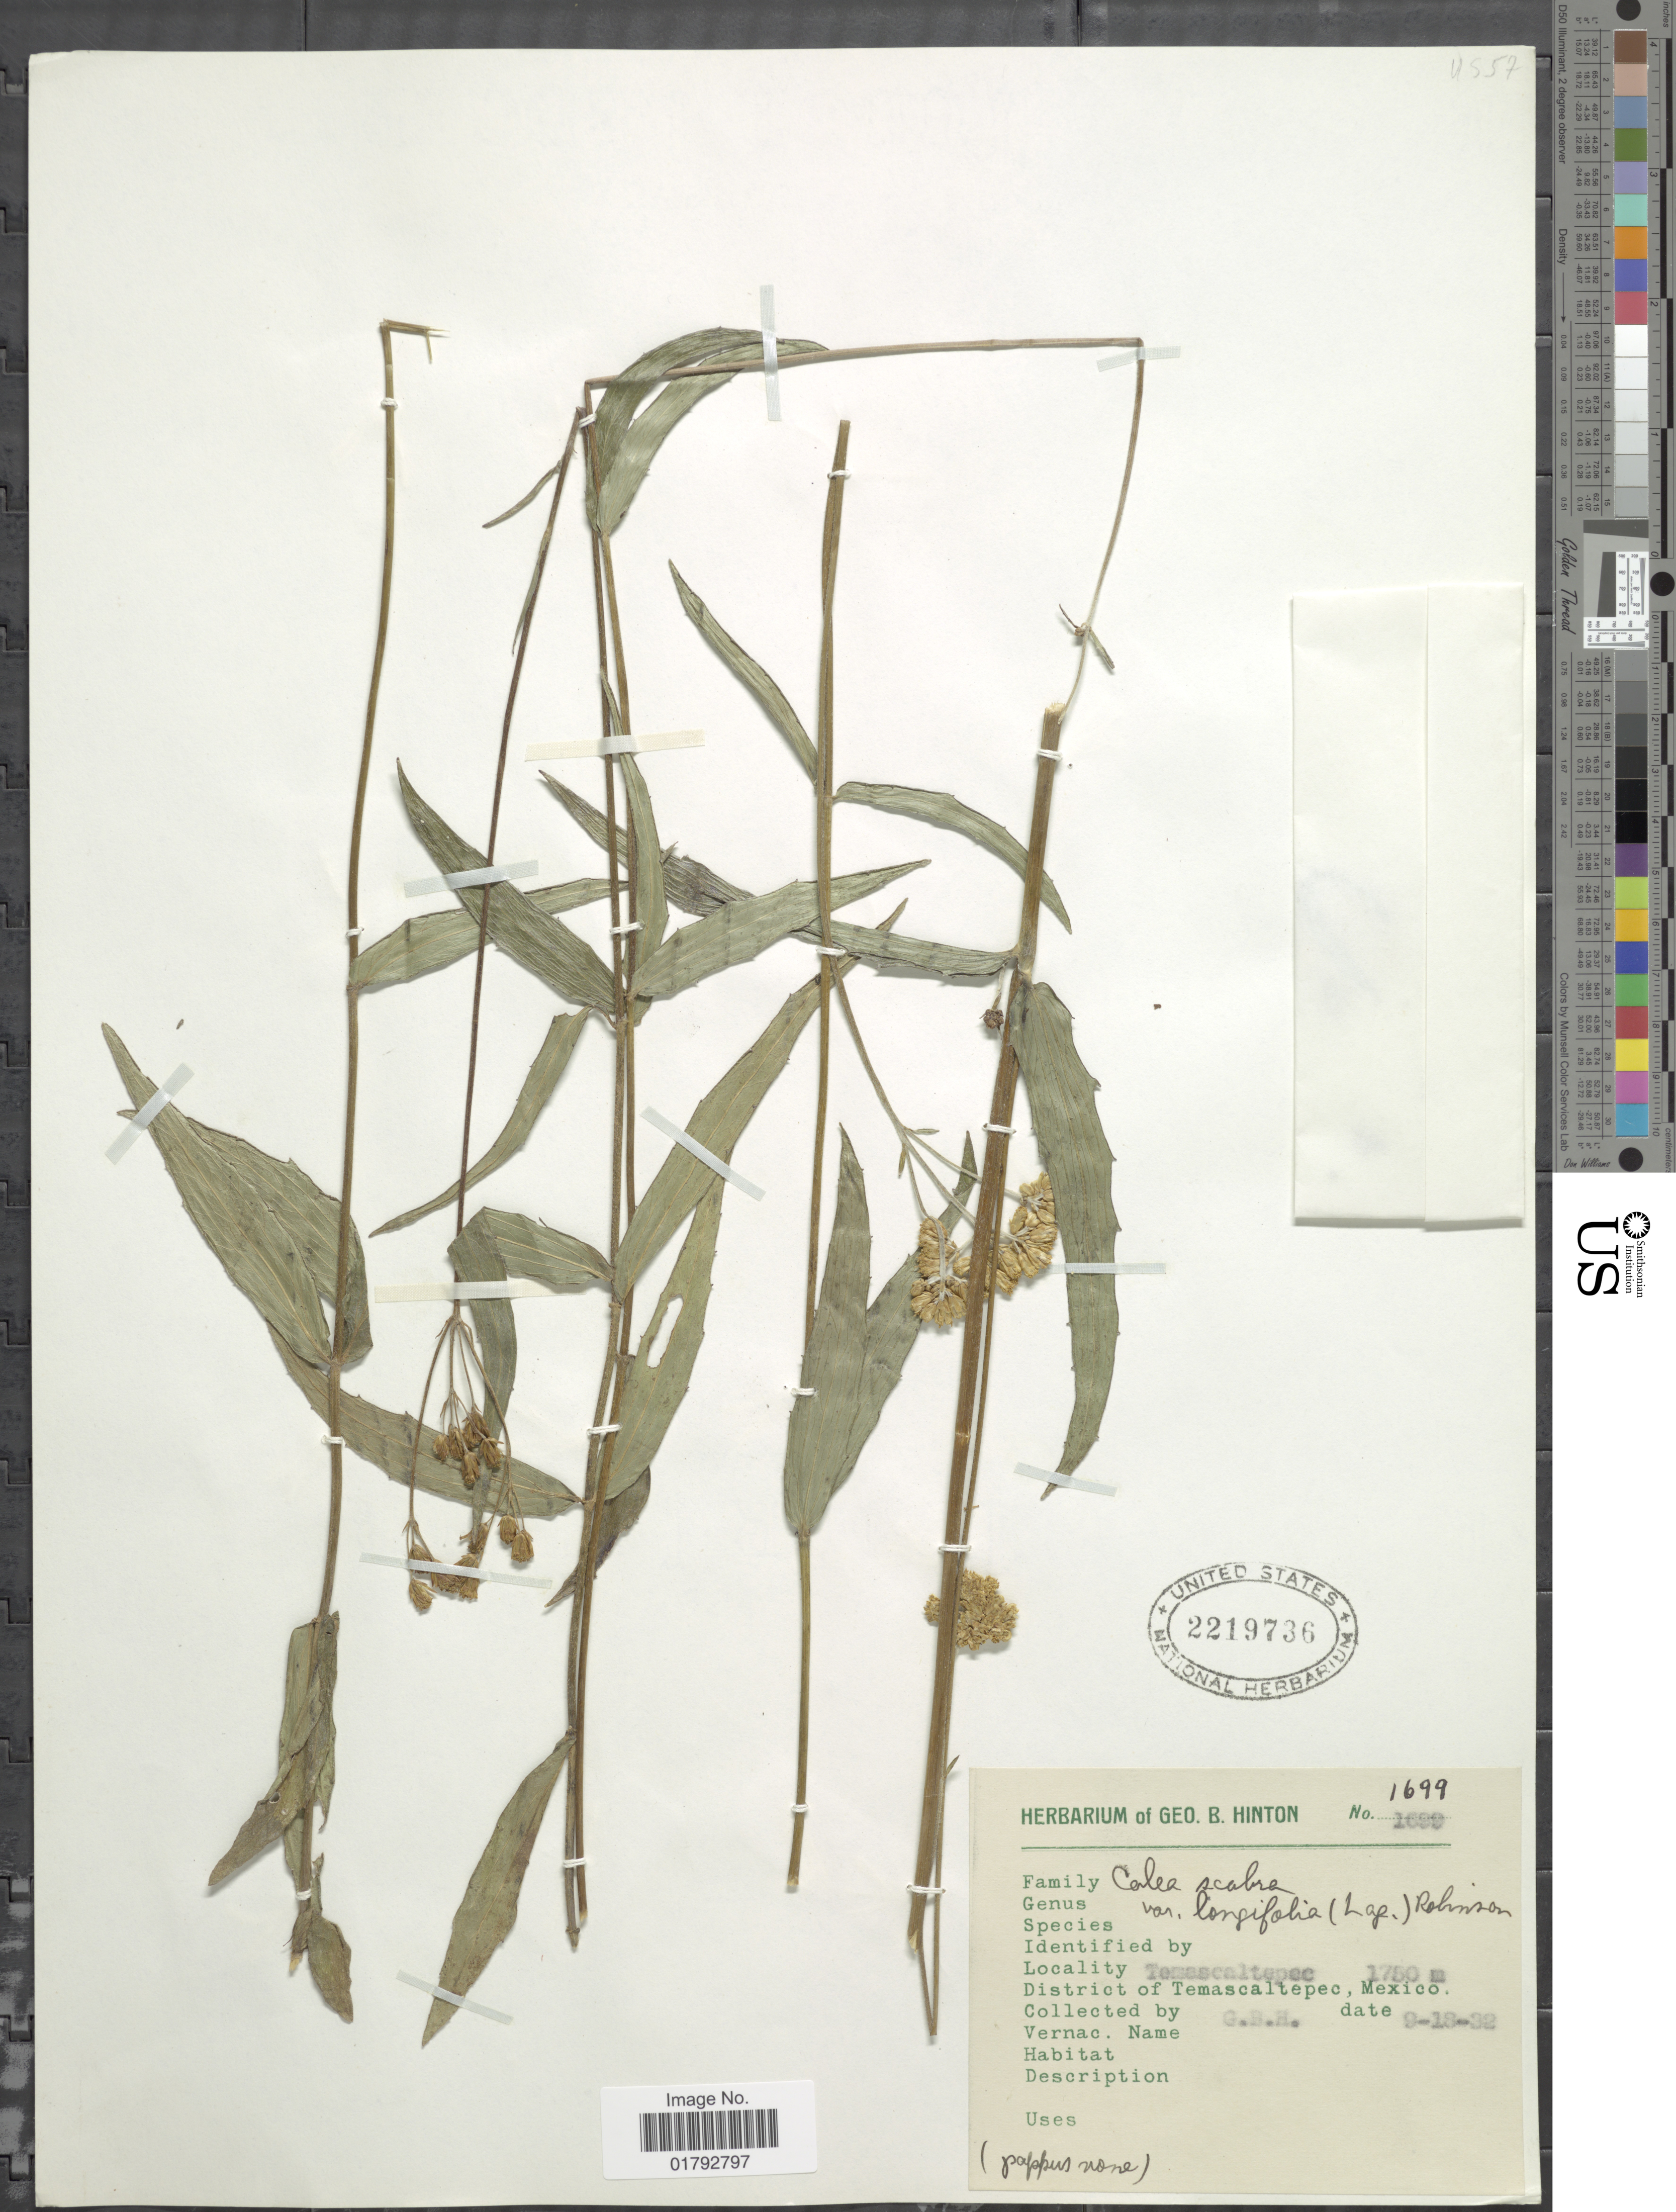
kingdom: Plantae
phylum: Tracheophyta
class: Magnoliopsida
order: Asterales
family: Asteraceae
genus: Alloispermum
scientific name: Alloispermum scabrum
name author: (Lag.) H. Rob.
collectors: G. B. Hinton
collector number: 1699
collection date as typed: Transcribed d/m/y: 18/9/32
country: Mexico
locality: Temascaltepec, Temascaltepec, Mexico.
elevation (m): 1750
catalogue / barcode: US 2219736